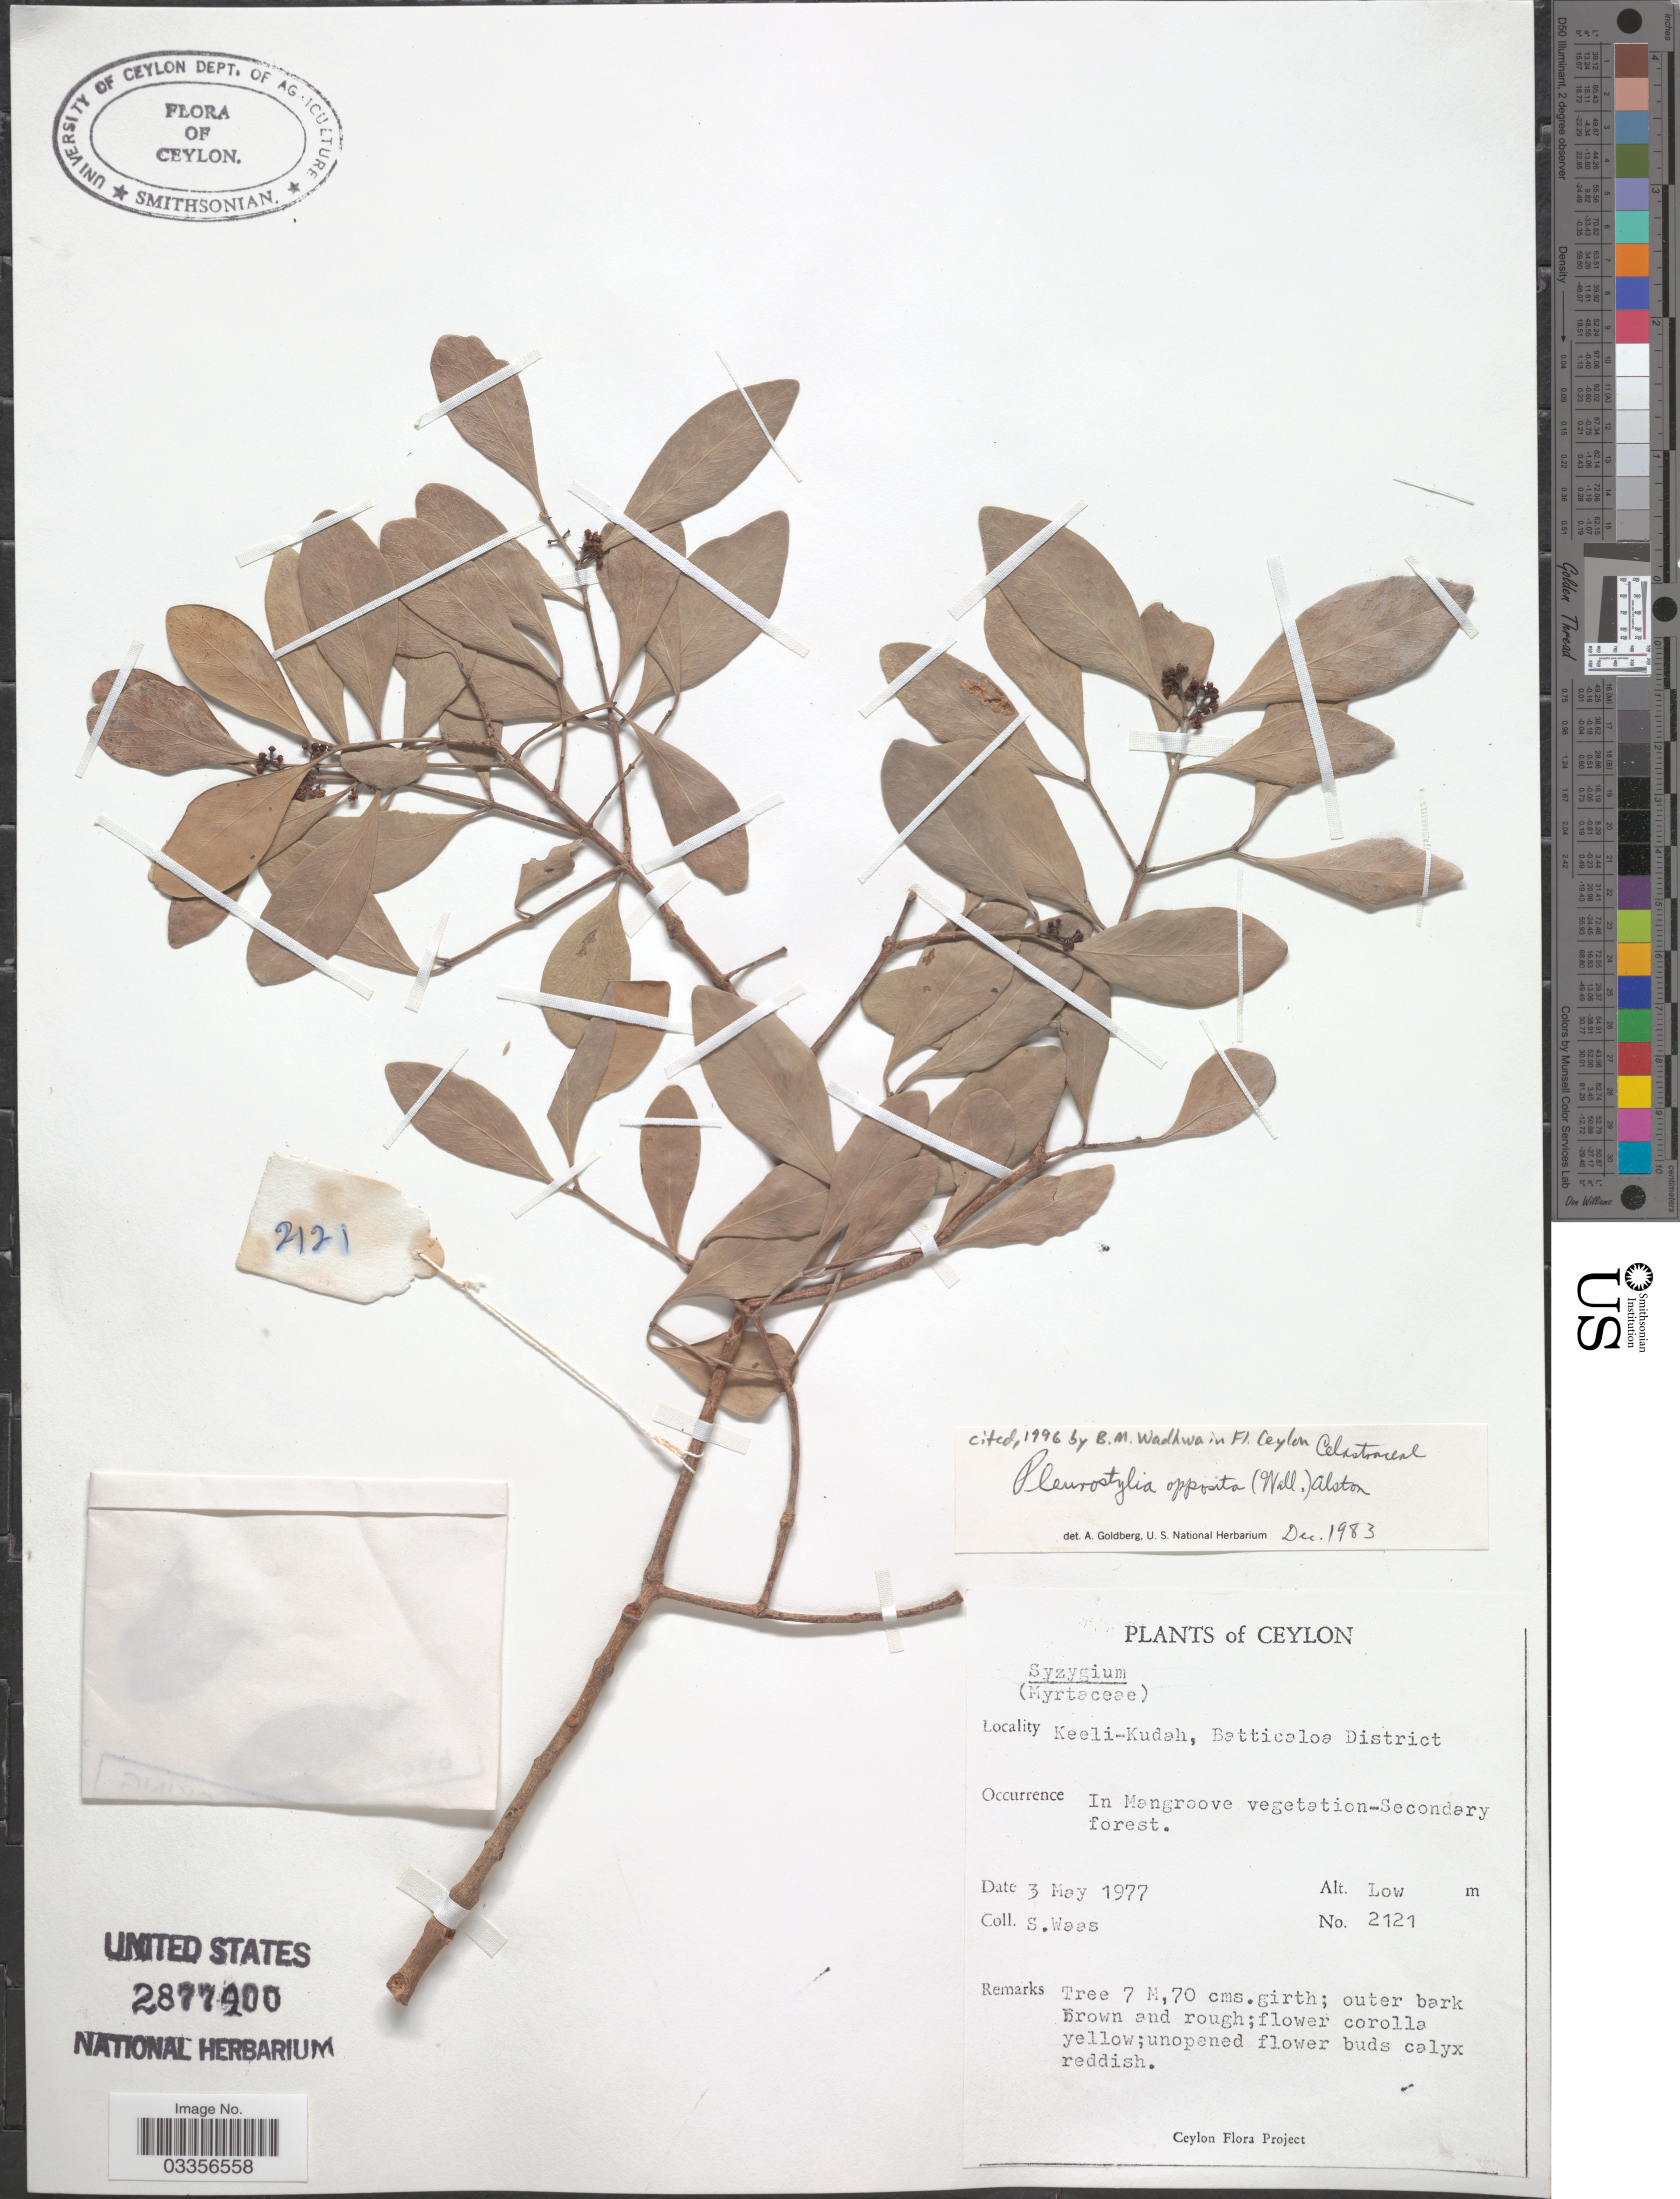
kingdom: Plantae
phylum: Tracheophyta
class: Magnoliopsida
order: Celastrales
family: Celastraceae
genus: Pleurostylia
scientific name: Pleurostylia opposita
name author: (Wall.) Alston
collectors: S. Waas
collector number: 2121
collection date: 1977-05-03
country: Sri Lanka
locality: Ceylon, Keeli-Kudah, Batticaloa District.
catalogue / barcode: US 2877900